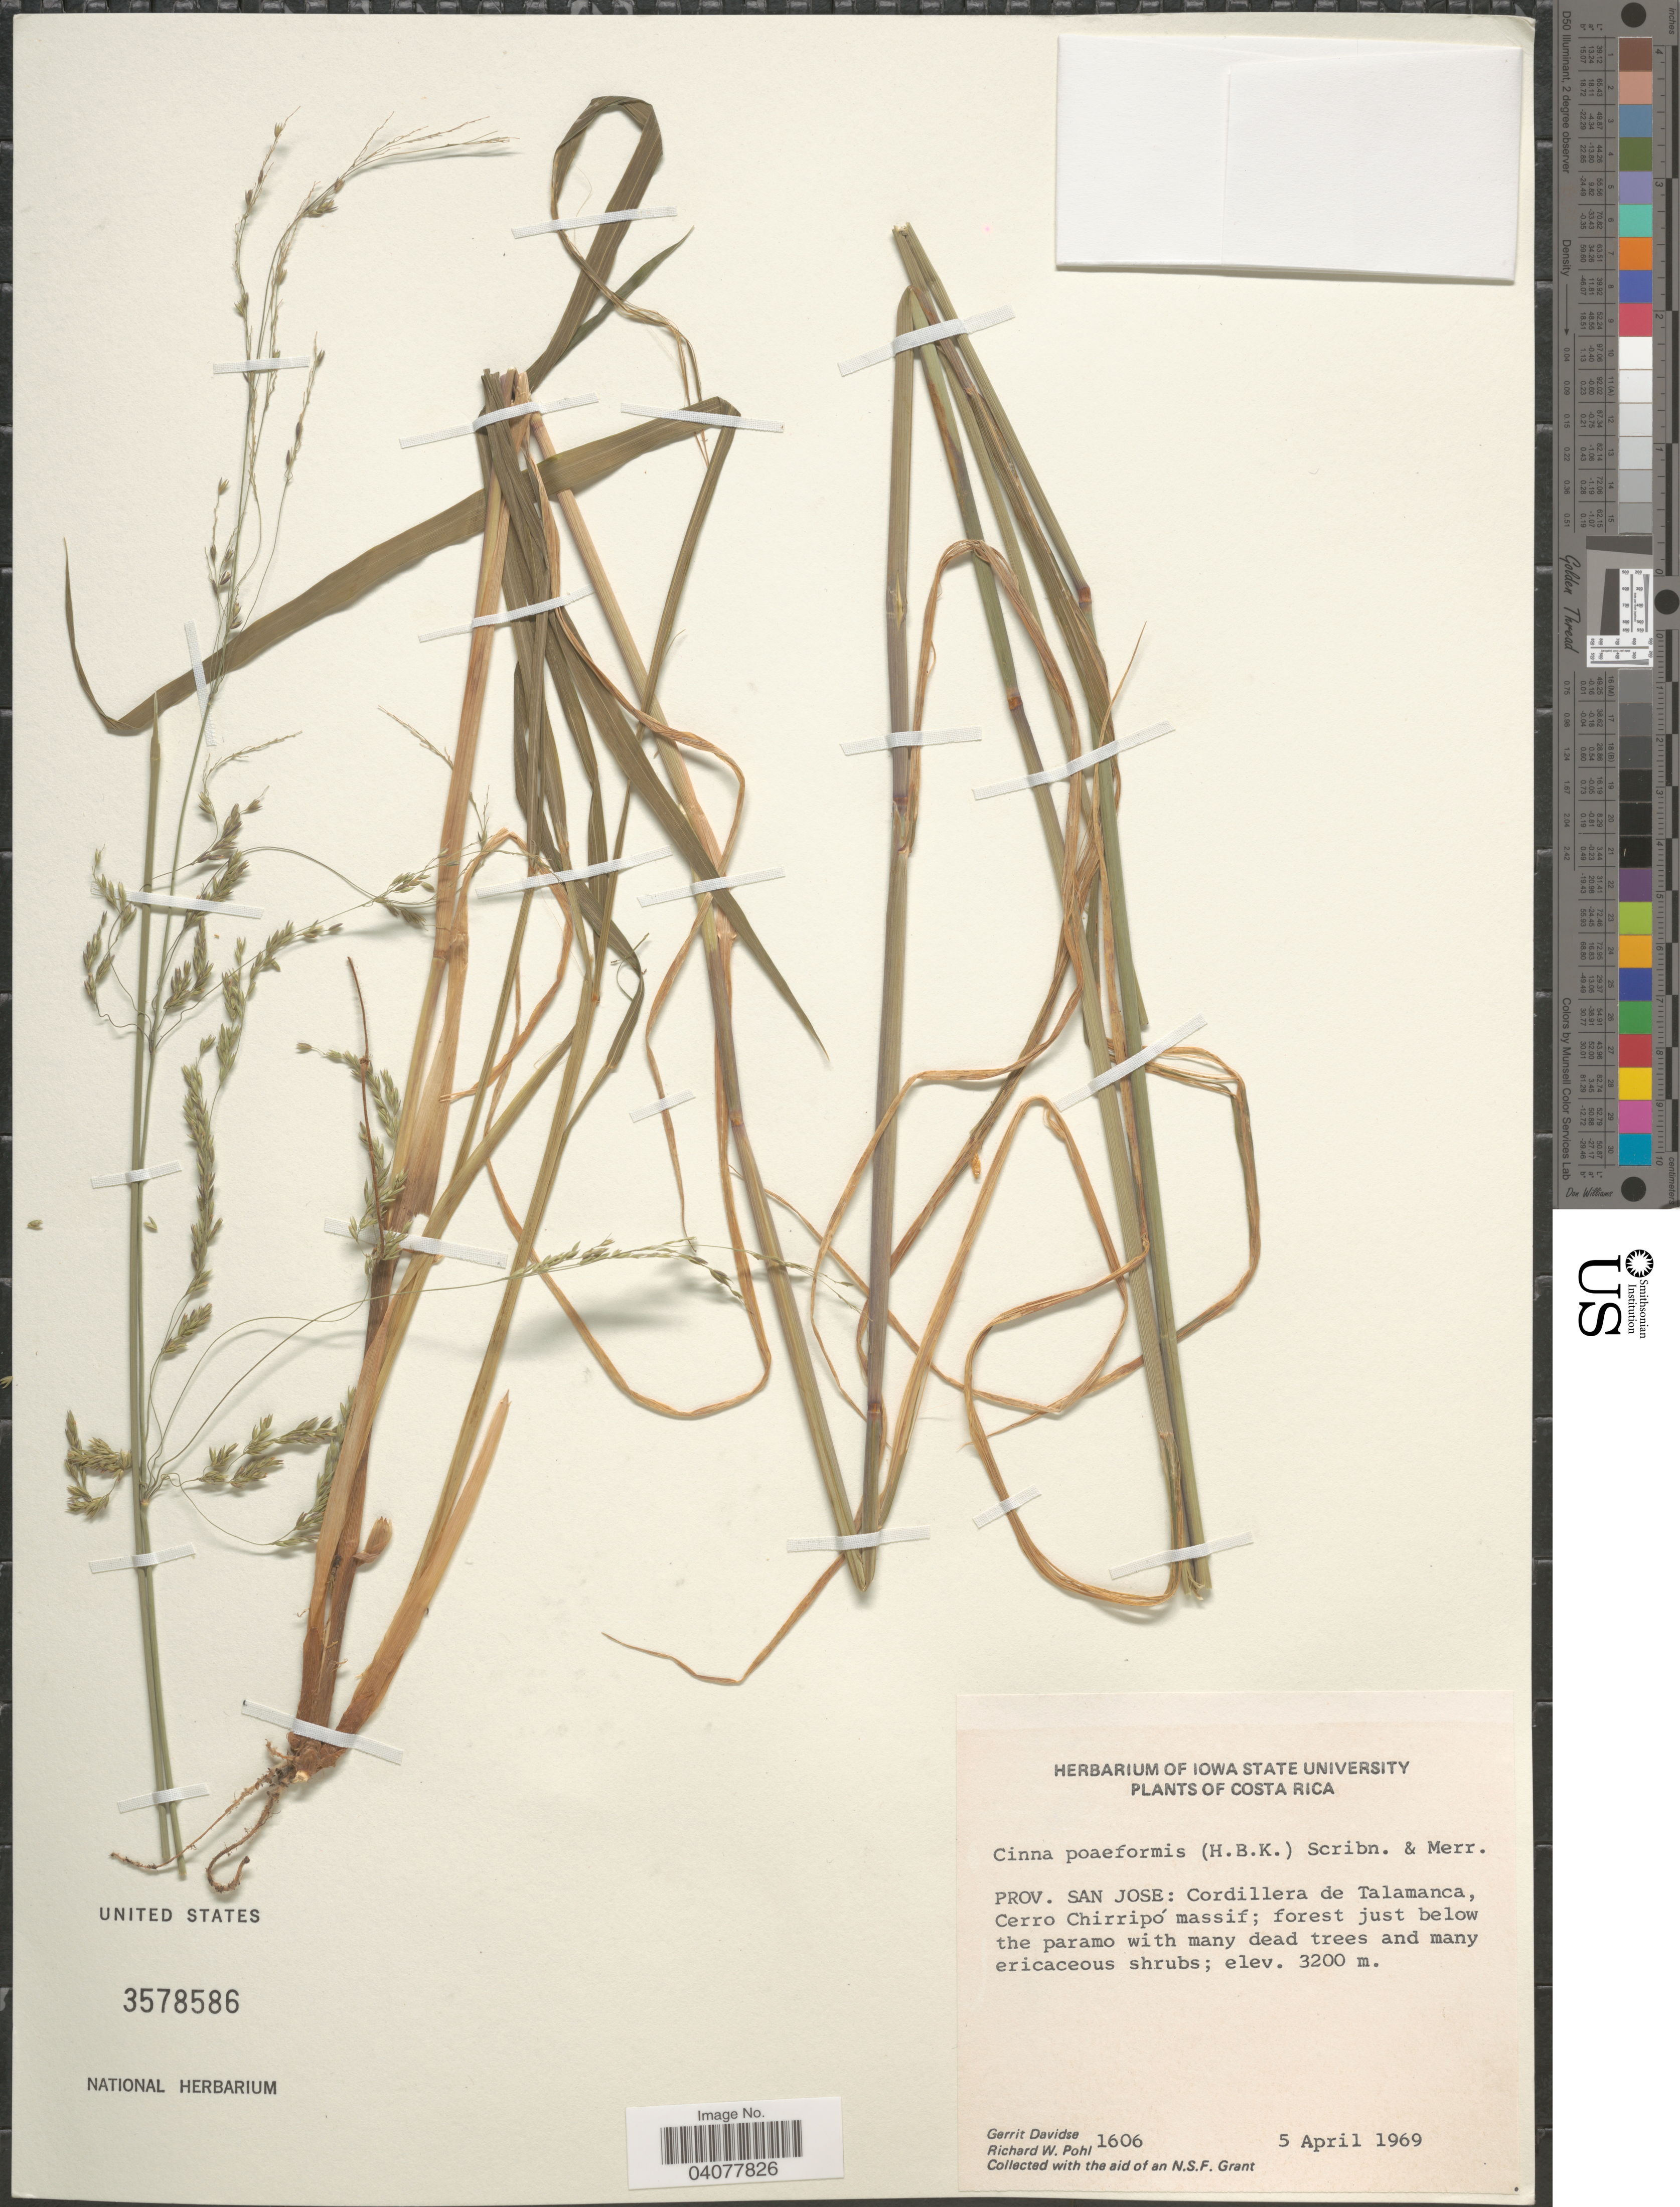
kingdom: Plantae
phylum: Tracheophyta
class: Liliopsida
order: Poales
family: Poaceae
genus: Cinna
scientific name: Cinna poiformis (Kunth) Scribn. & Merr.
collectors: G. Davidse & R. W. Pohl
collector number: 1606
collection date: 1969-04-05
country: Costa Rica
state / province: San José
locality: Cordillera de Talamanca, Cerro Chirripó massif; forest just below the paramo with many dead trees and many ericaceous shrubs.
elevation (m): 3200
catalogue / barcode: US 3578586